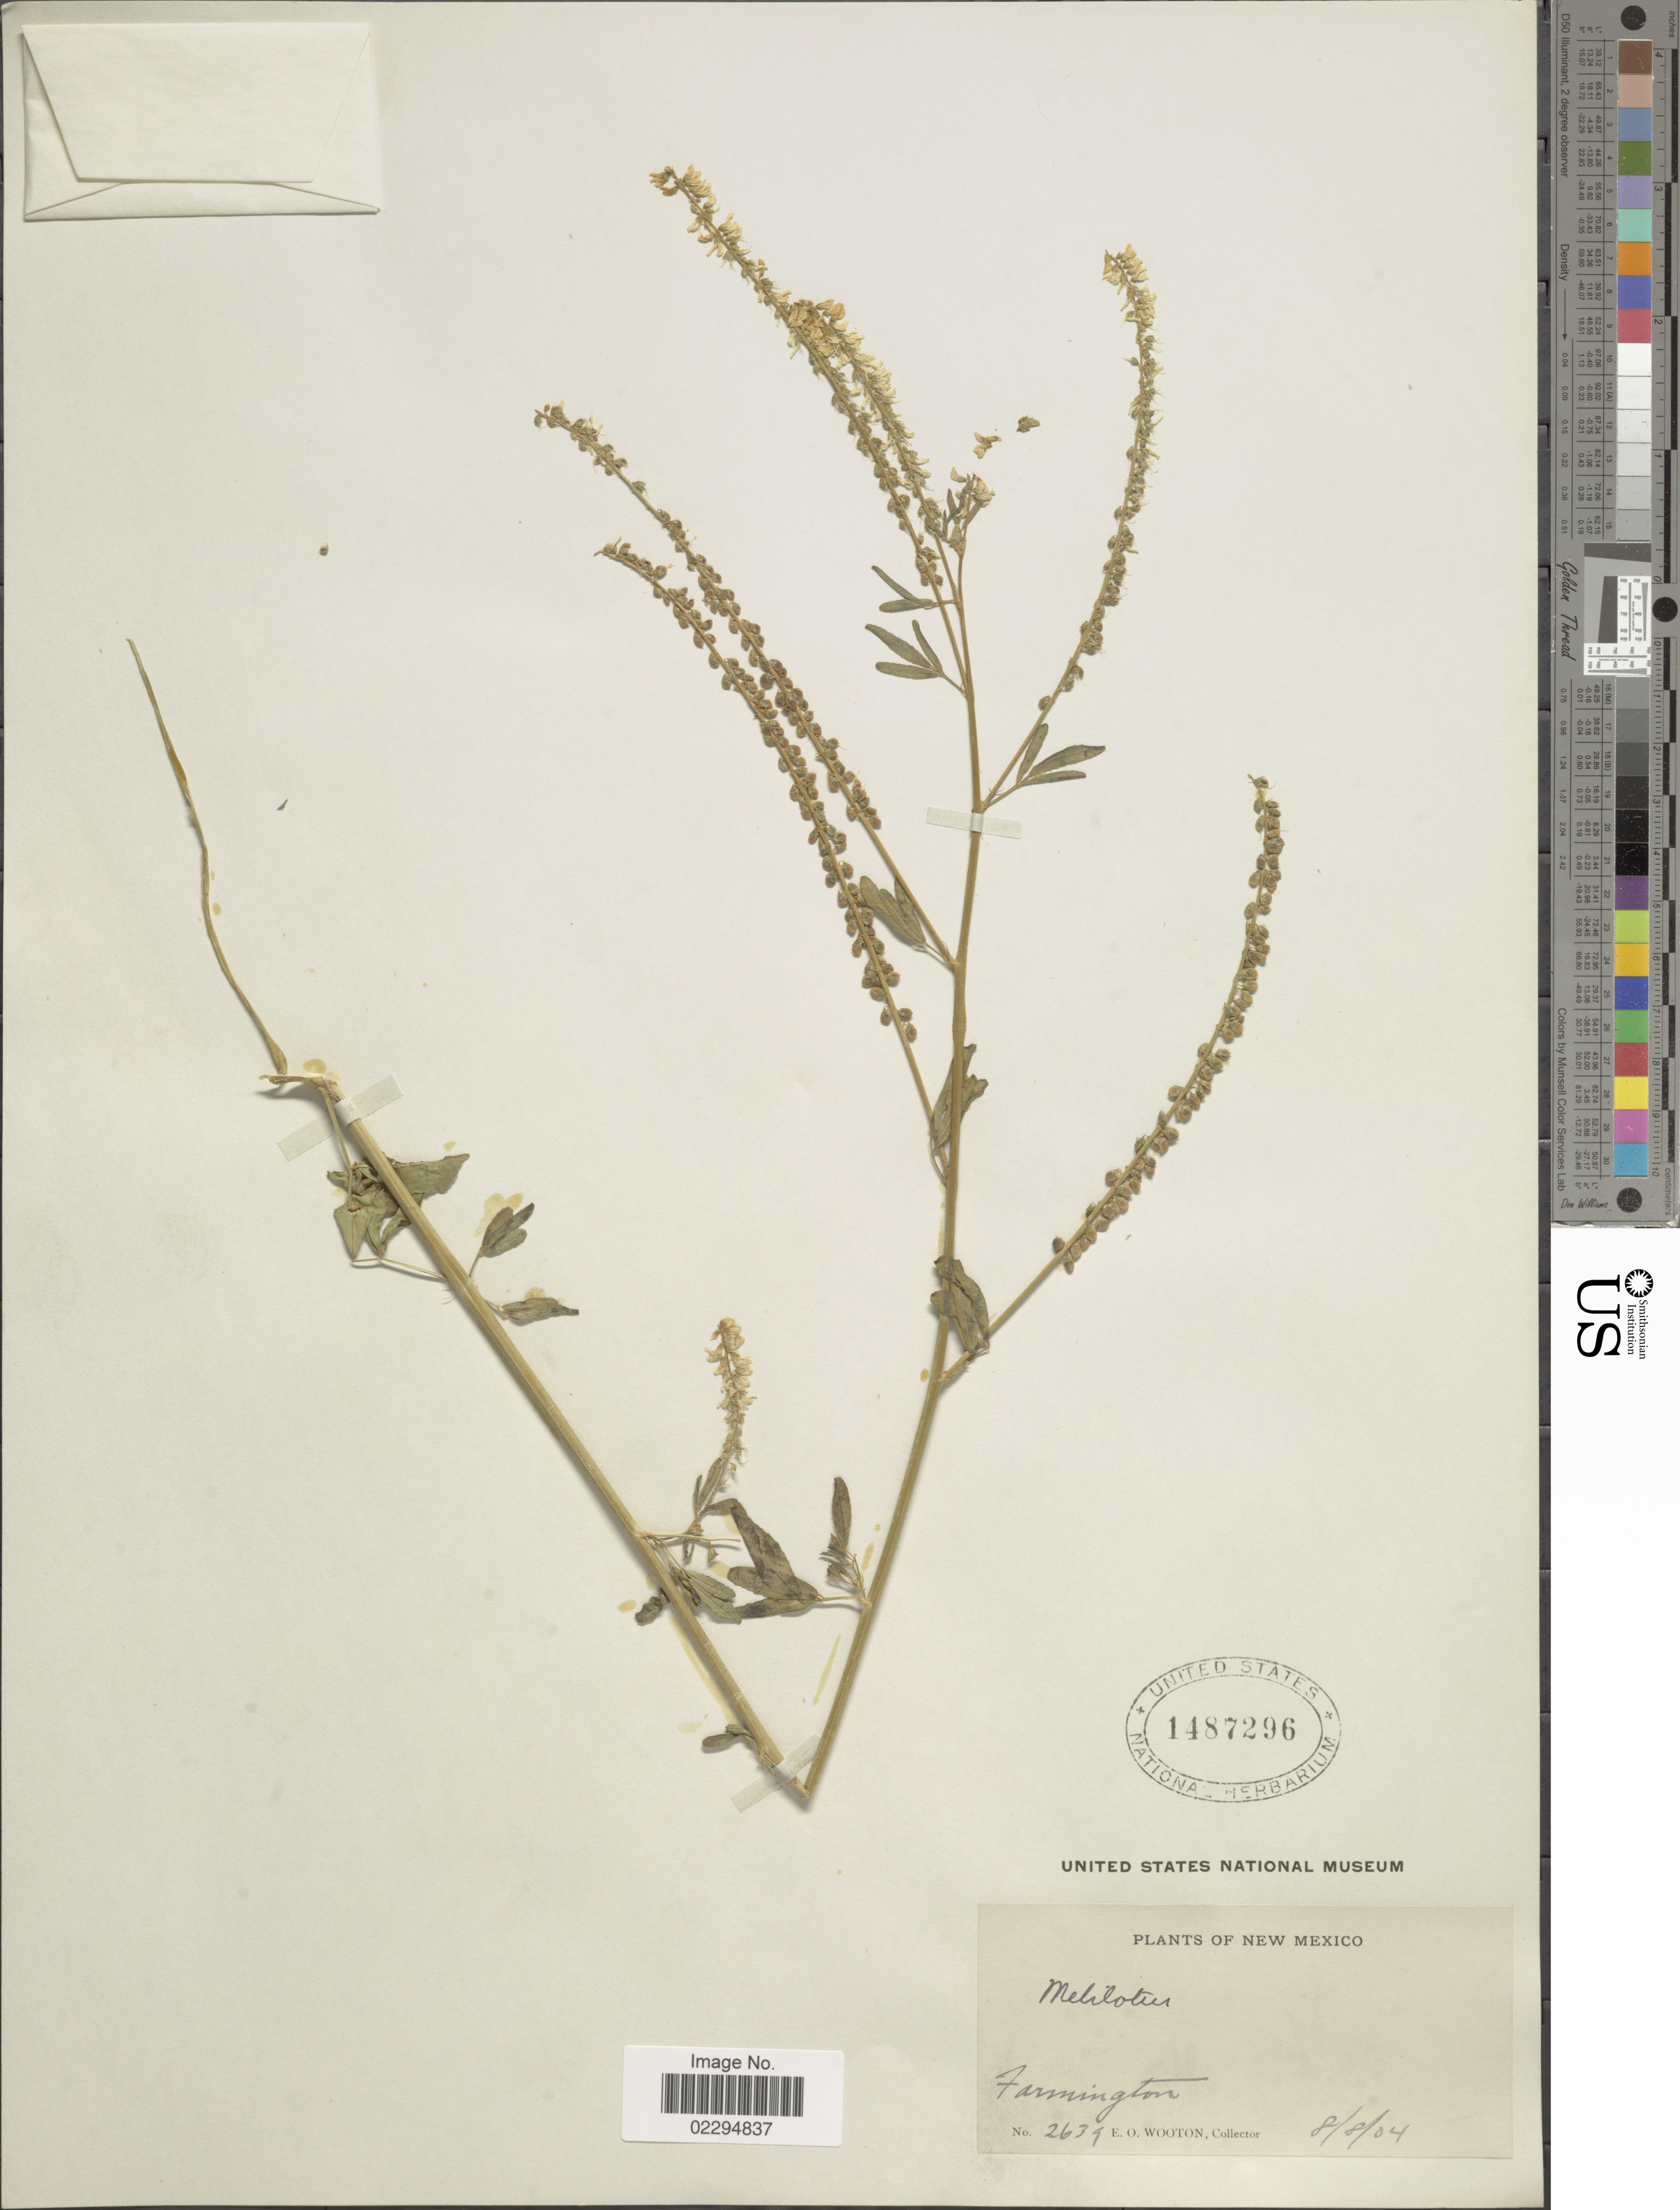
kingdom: Plantae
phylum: Tracheophyta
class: Magnoliopsida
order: Fabales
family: Fabaceae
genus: Melilotus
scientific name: Melilotus sp.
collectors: E. O. Wooton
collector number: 2639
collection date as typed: Transcribed d/m/y: 8/8/4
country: United States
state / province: New Mexico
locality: Farmington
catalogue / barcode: US 1487296